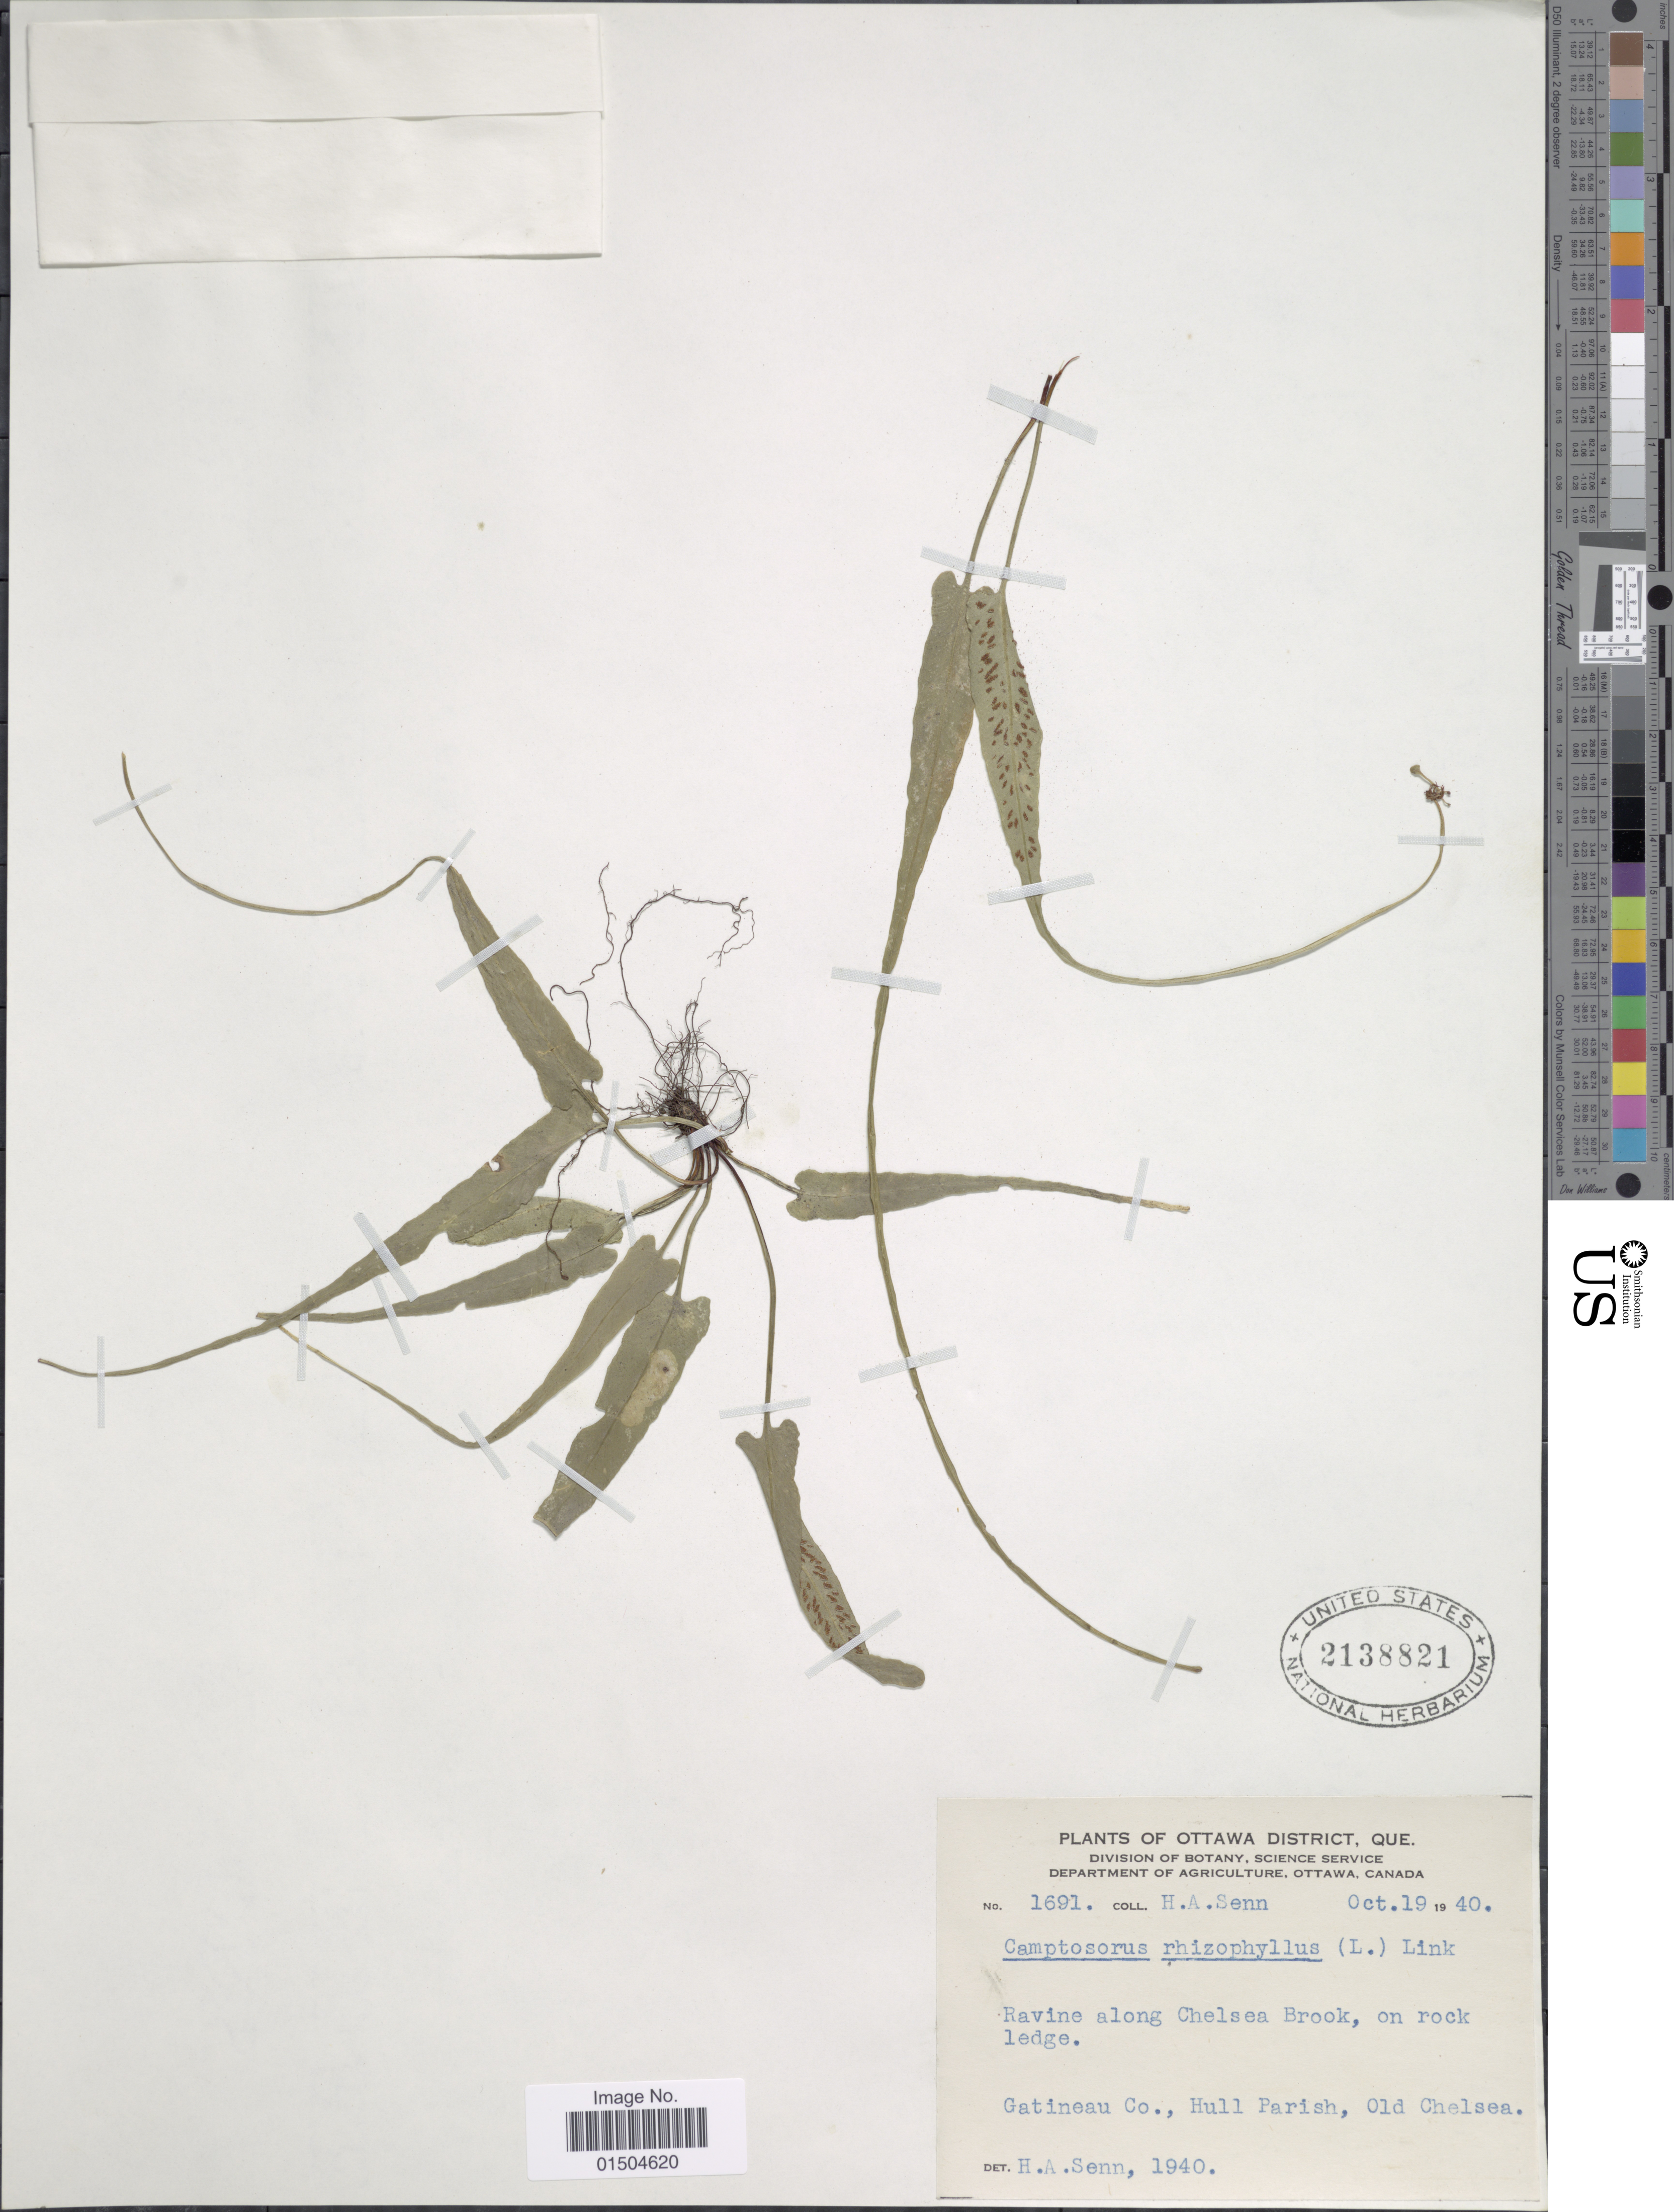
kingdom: Plantae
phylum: Tracheophyta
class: Polypodiopsida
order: Polypodiales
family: Aspleniaceae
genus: Asplenium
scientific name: Asplenium rhizophyllum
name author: L.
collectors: H. Senn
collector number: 1691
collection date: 1940-10-19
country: Canada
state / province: Quebec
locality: Ottawa District. Ravine along Chelsea Brook, on rock ledge. Gatineau Co., Hull Parish, Old Chelsea.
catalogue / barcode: US 2138821